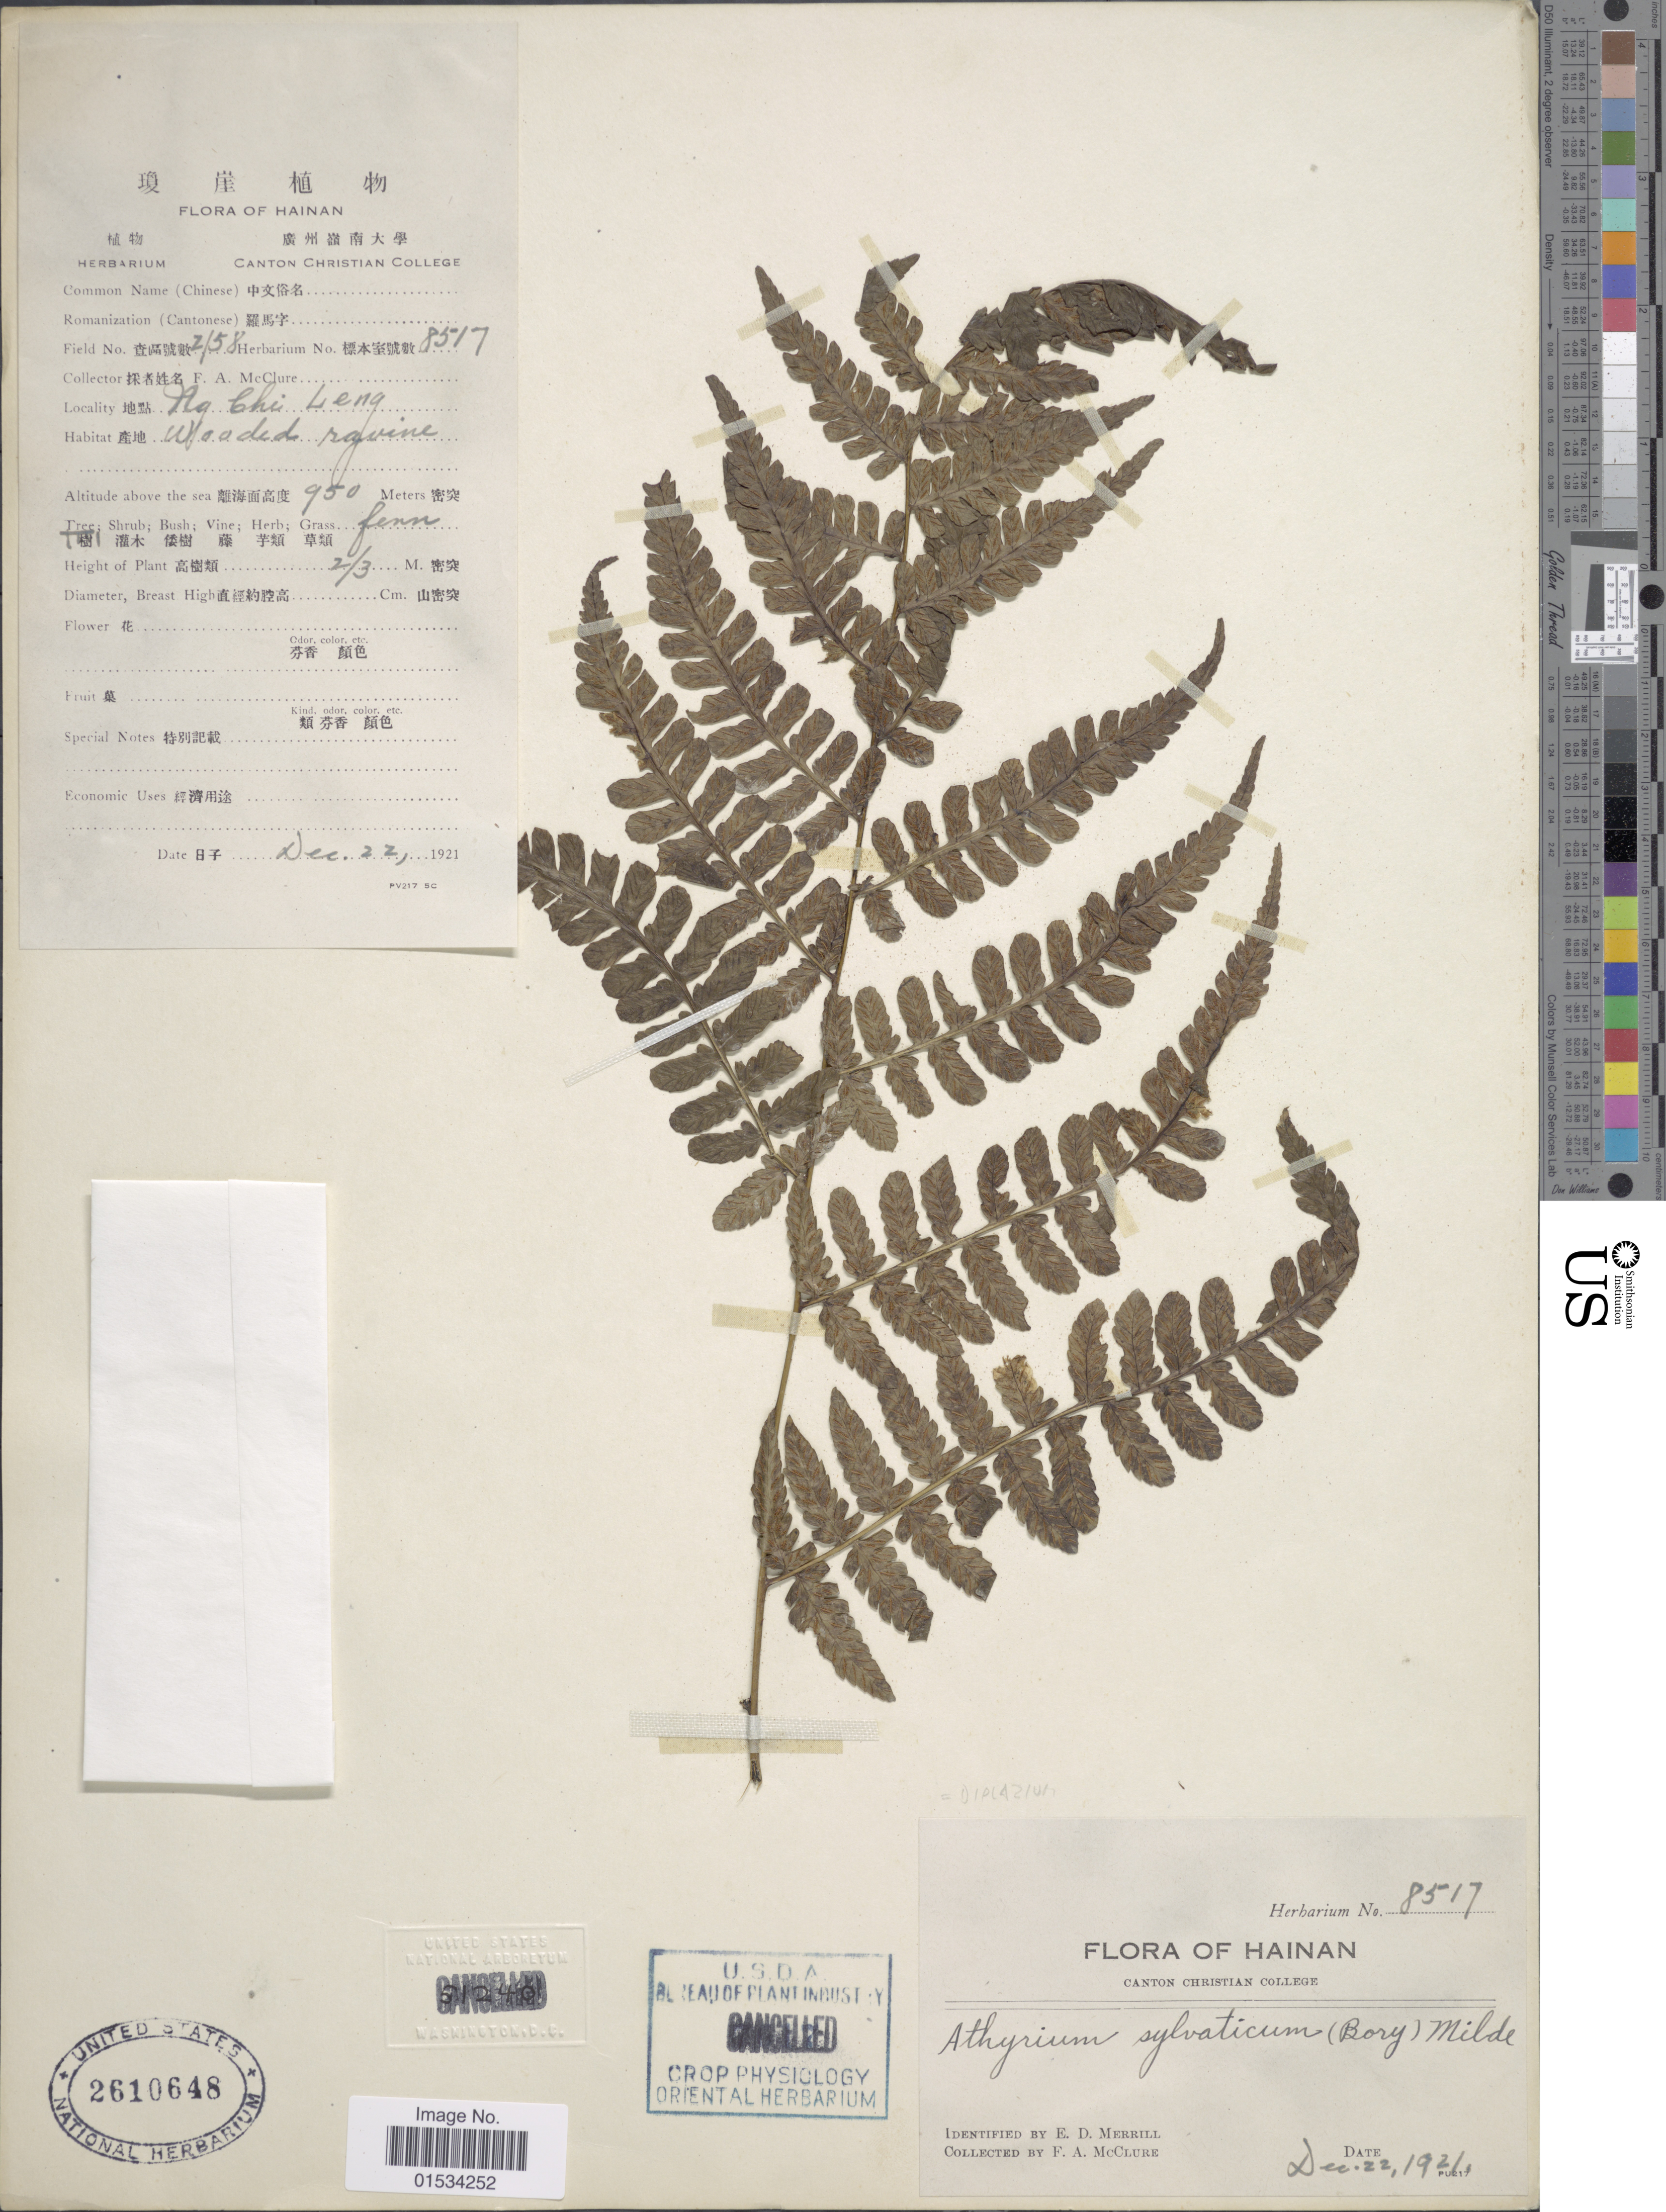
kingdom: Plantae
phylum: Tracheophyta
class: Polypodiopsida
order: Polypodiales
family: Athyriaceae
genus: Diplazium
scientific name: Diplazium silvaticum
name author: Christ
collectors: F. A. McClure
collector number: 2157/8517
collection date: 1921-12-22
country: China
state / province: Hainan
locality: Ag Chi Leng [interpreted]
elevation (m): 950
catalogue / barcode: US 2610648